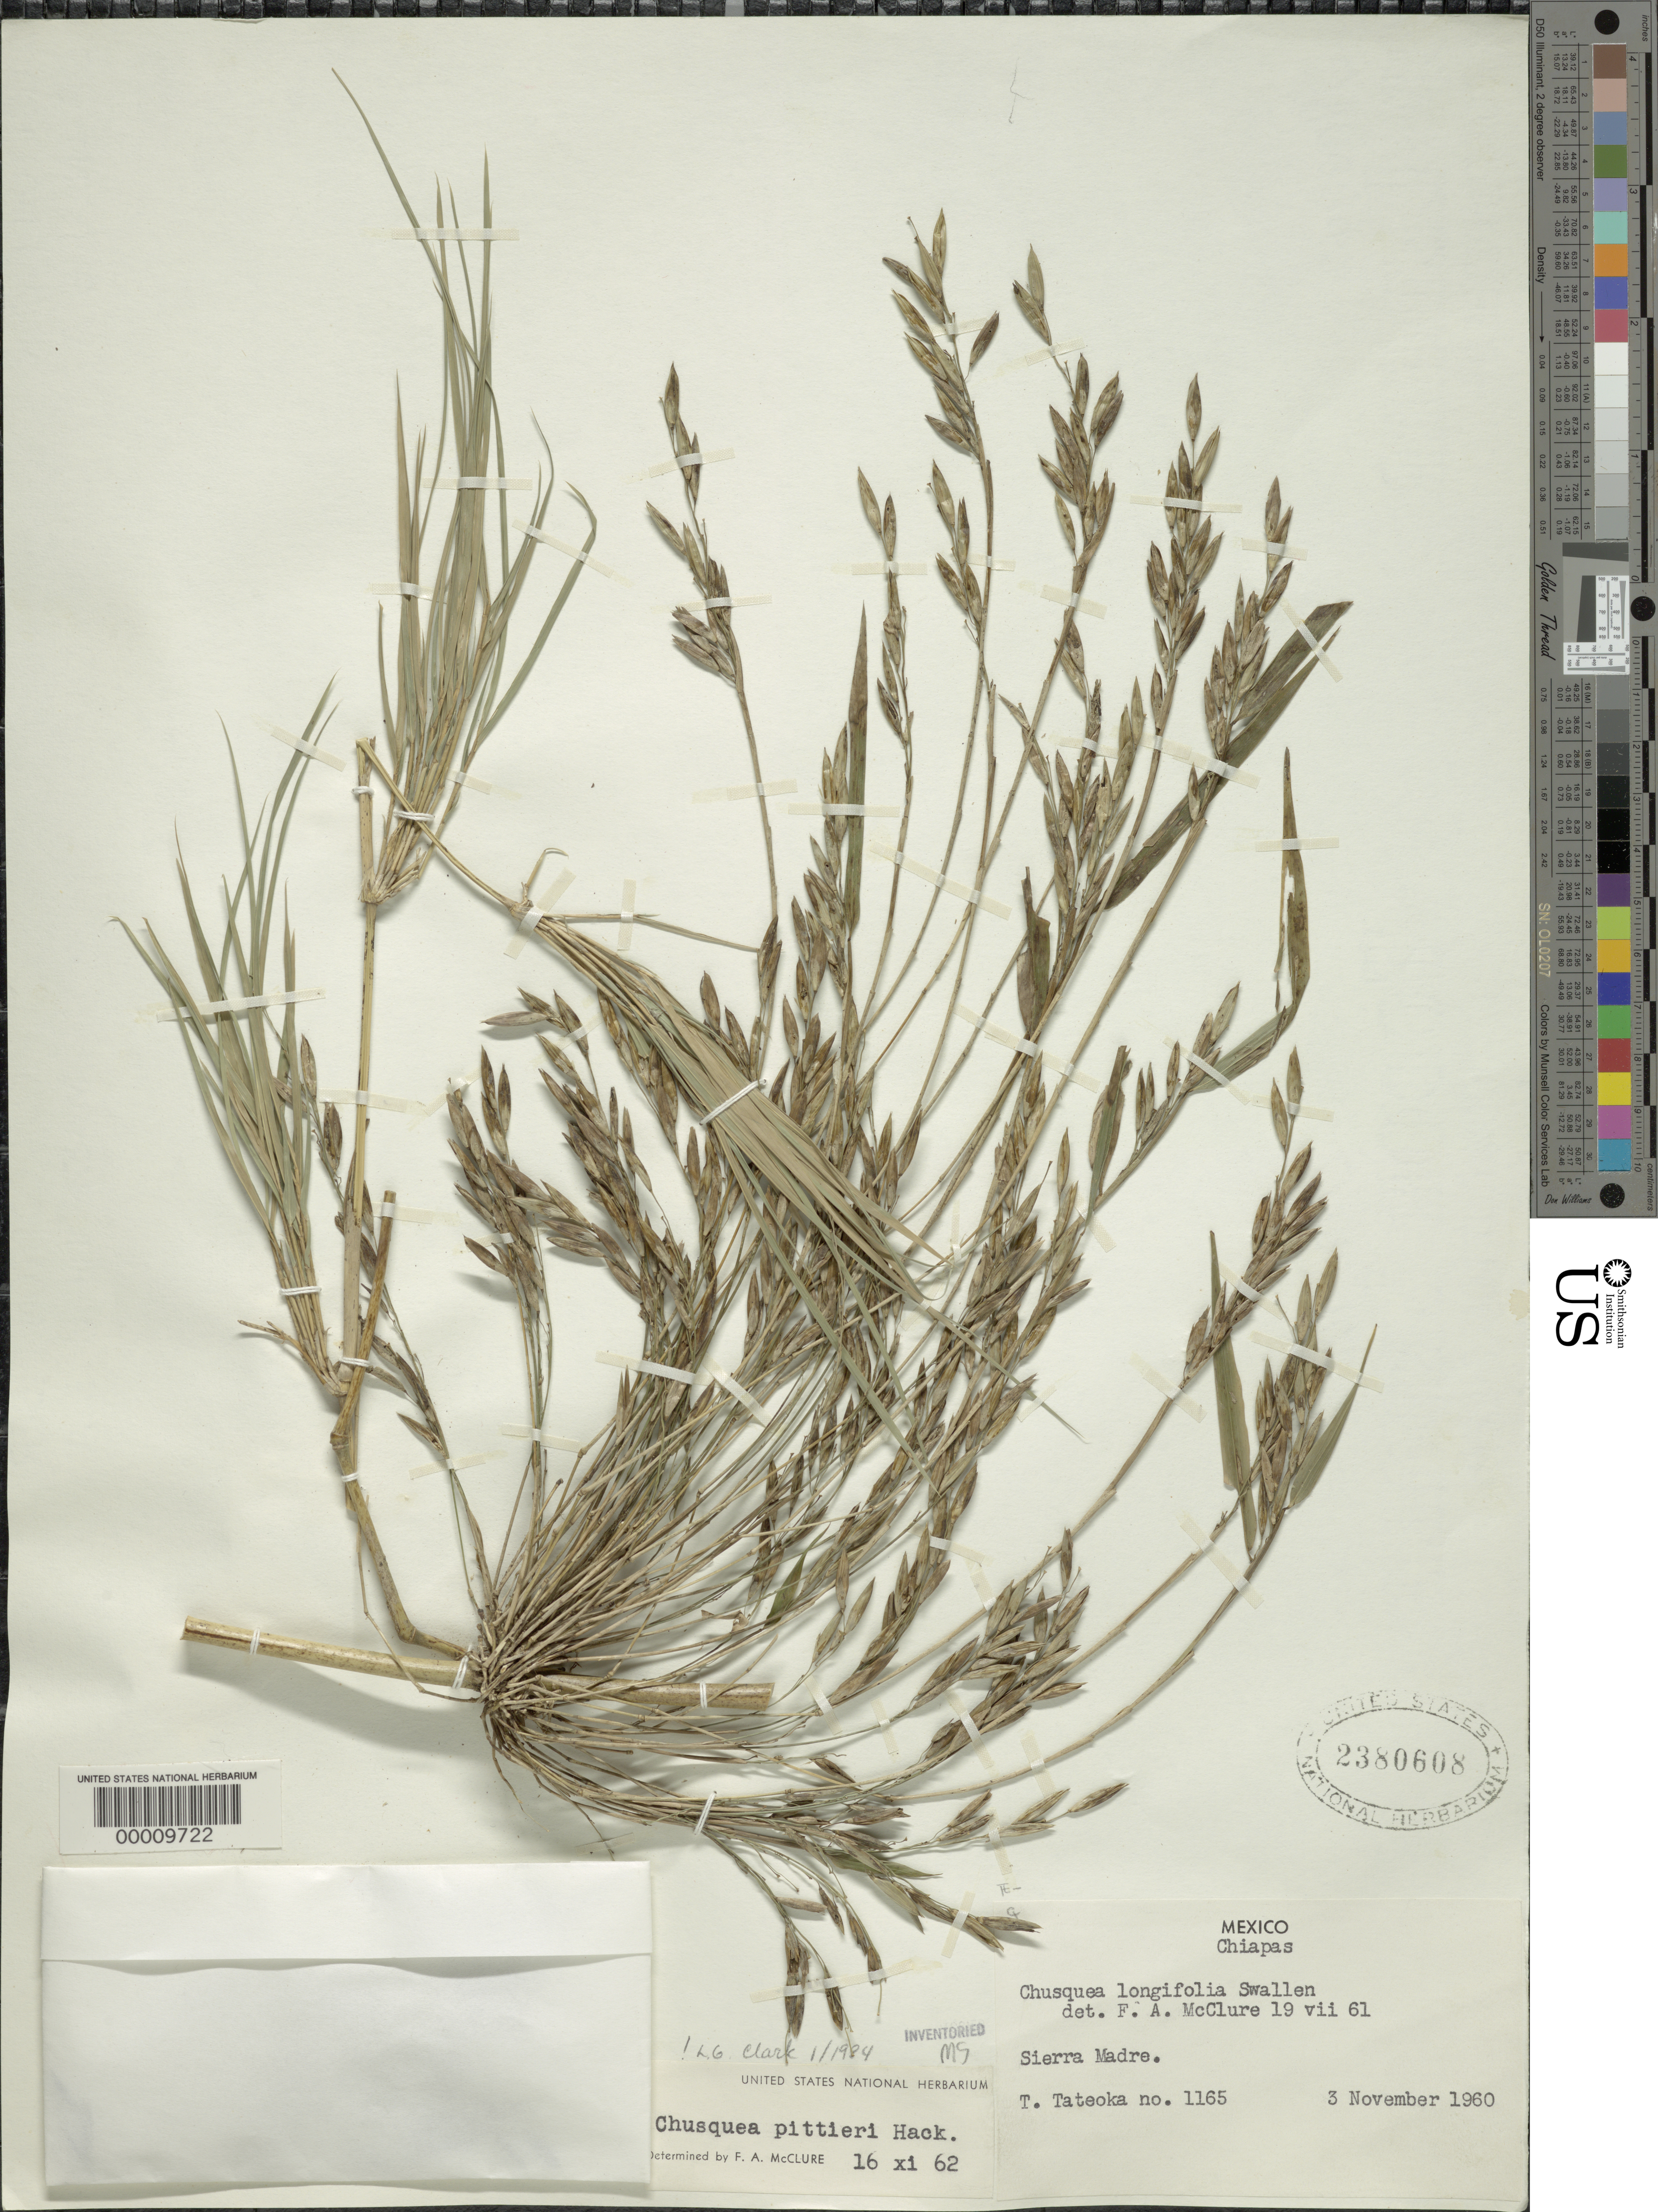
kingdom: Plantae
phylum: Tracheophyta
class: Liliopsida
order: Poales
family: Poaceae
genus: Chusquea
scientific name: Chusquea pittieri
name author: Hack.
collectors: T. Tateoka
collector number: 1165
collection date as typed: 03 Nov 1960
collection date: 1960-11-03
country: Mexico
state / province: Chiapas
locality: Sierra Madre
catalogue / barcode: US 2380608